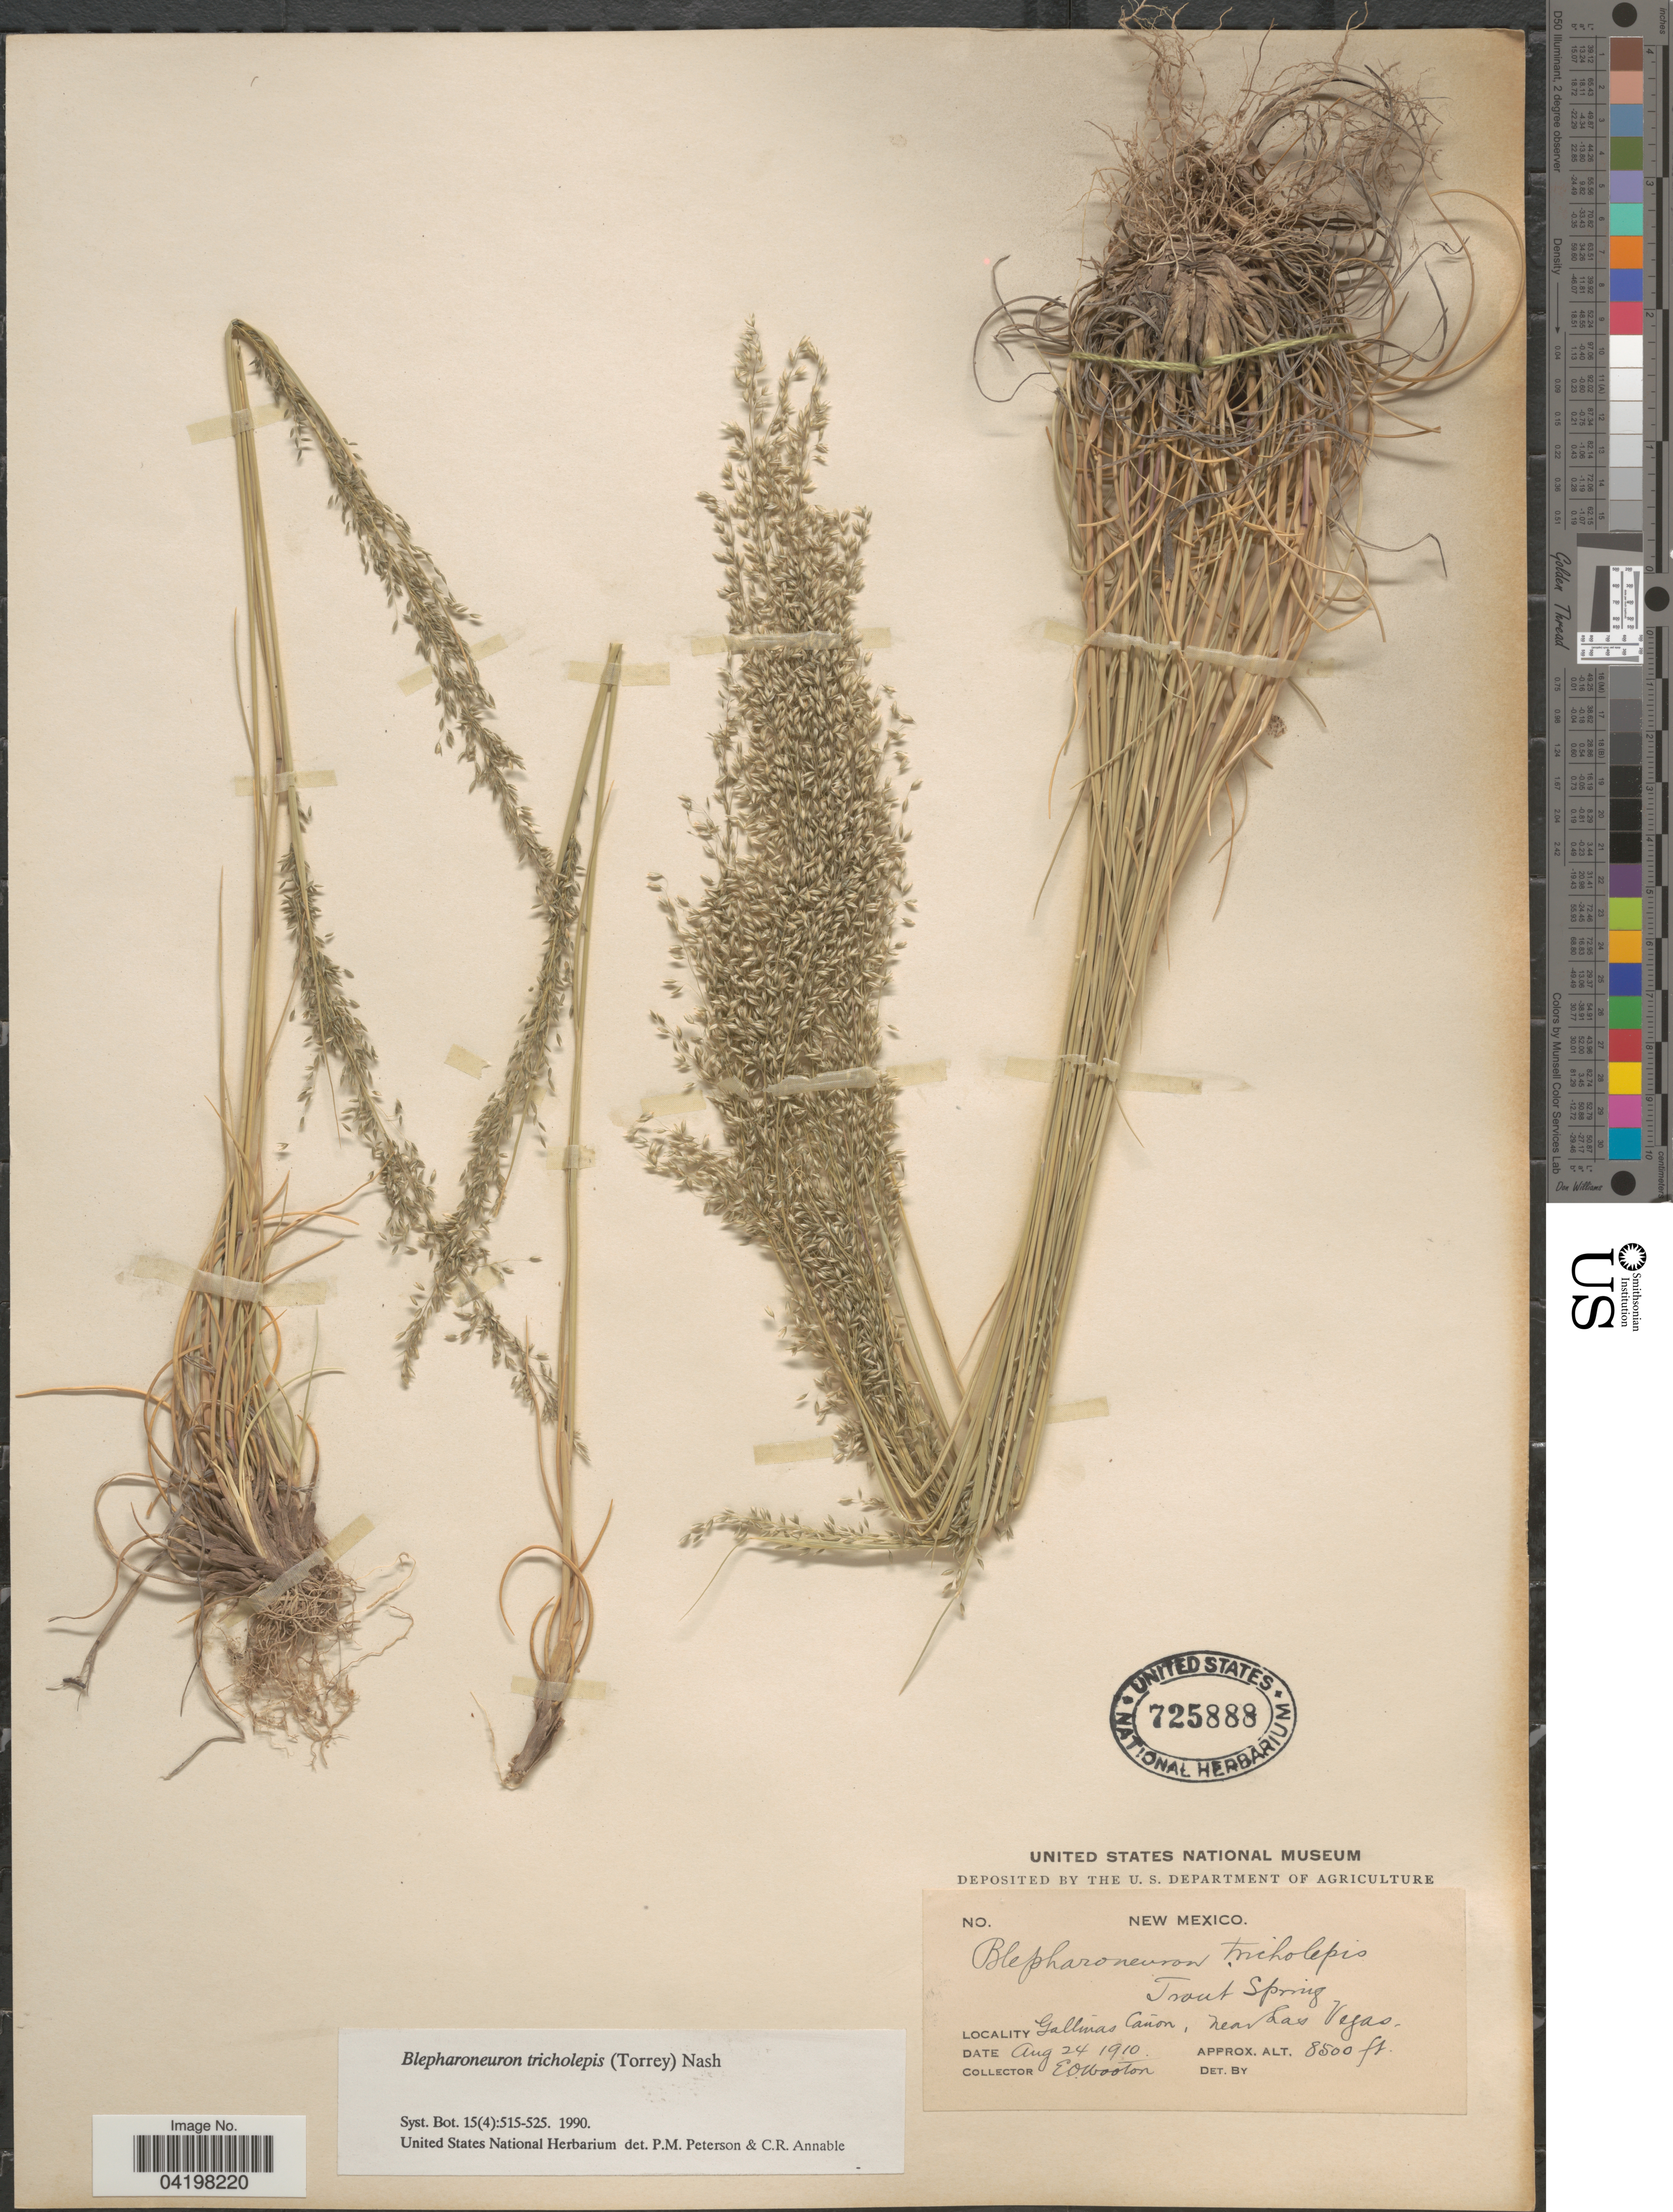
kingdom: Plantae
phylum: Tracheophyta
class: Liliopsida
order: Poales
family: Poaceae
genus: Muhlenbergia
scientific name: Muhlenbergia tricholepis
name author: (Torr.) Columbus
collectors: E. O. Wooton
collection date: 1910-08-24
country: United States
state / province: New Mexico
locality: Trout Spring. Gallinas Cañon, near Las Vegas.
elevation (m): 2591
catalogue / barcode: US 725888